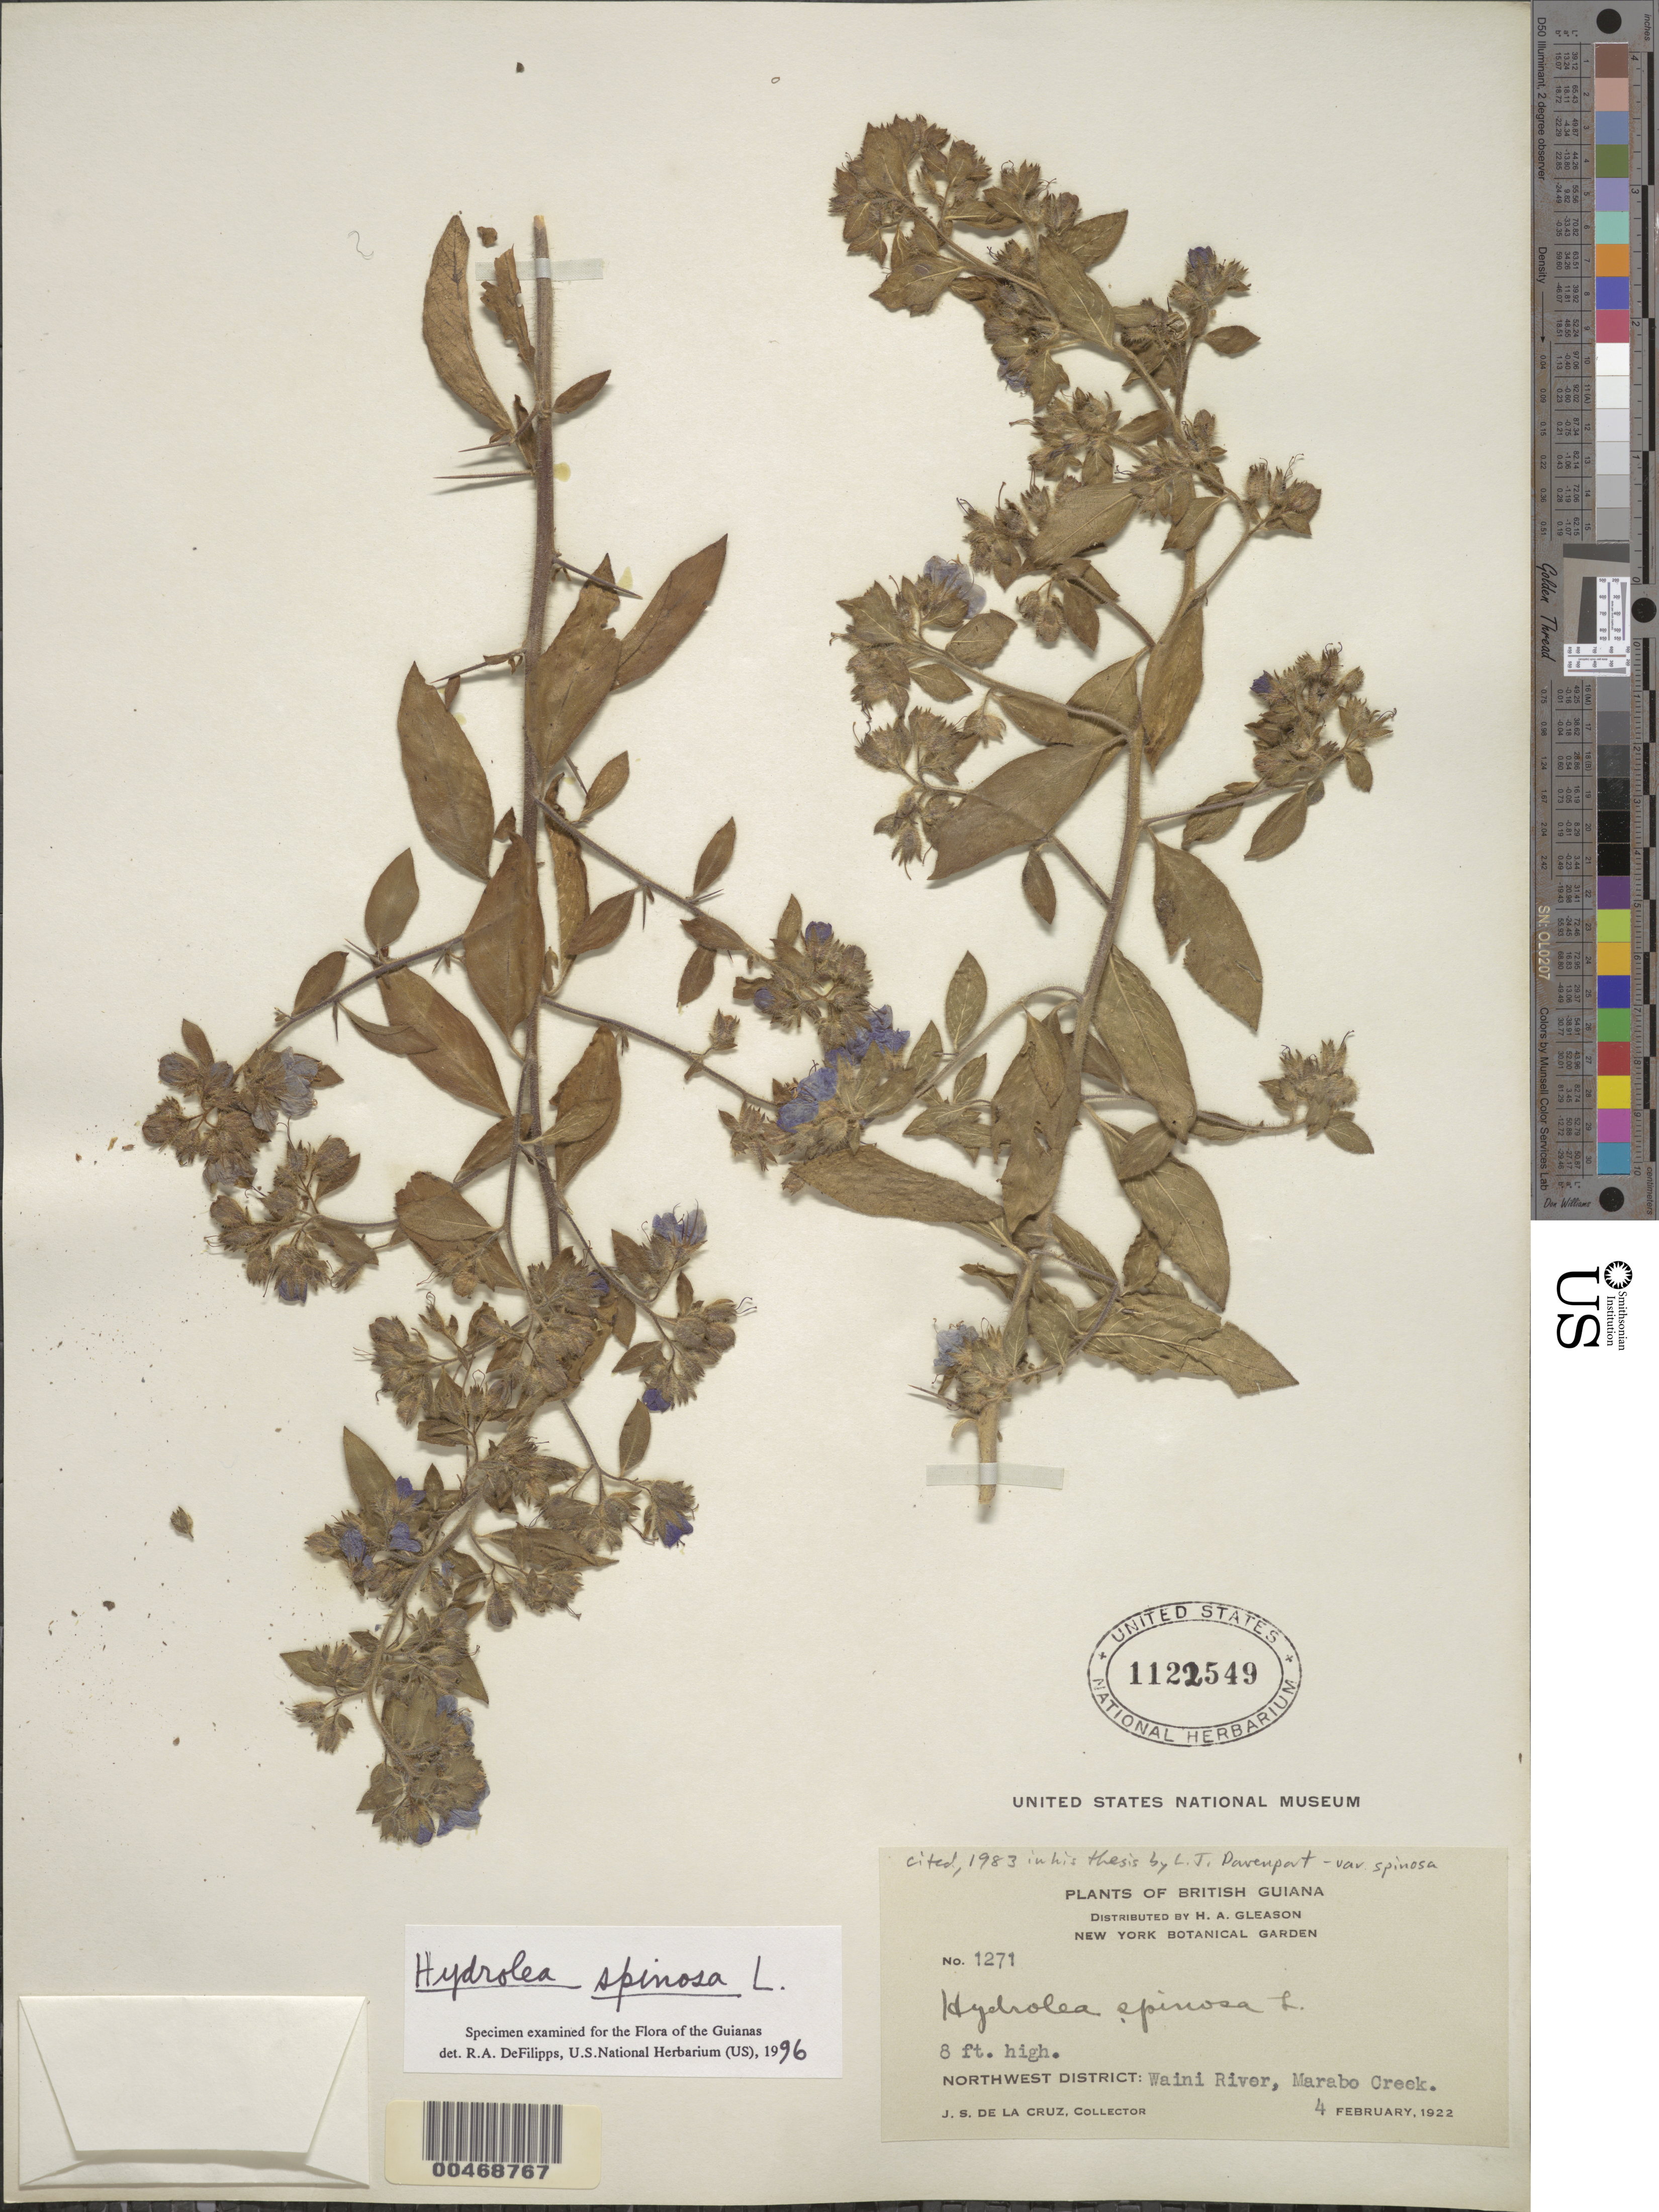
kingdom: Plantae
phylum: Tracheophyta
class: Magnoliopsida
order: Solanales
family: Hydroleaceae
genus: Hydrolea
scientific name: Hydrolea spinosa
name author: L.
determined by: DeFilipps, R. A.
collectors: J. S. de la Cruz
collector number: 1271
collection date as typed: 4-Feb-22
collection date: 1922-02-04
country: Guyana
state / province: Barima-Waini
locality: Waini River, Marabo Creek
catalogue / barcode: US 1122549